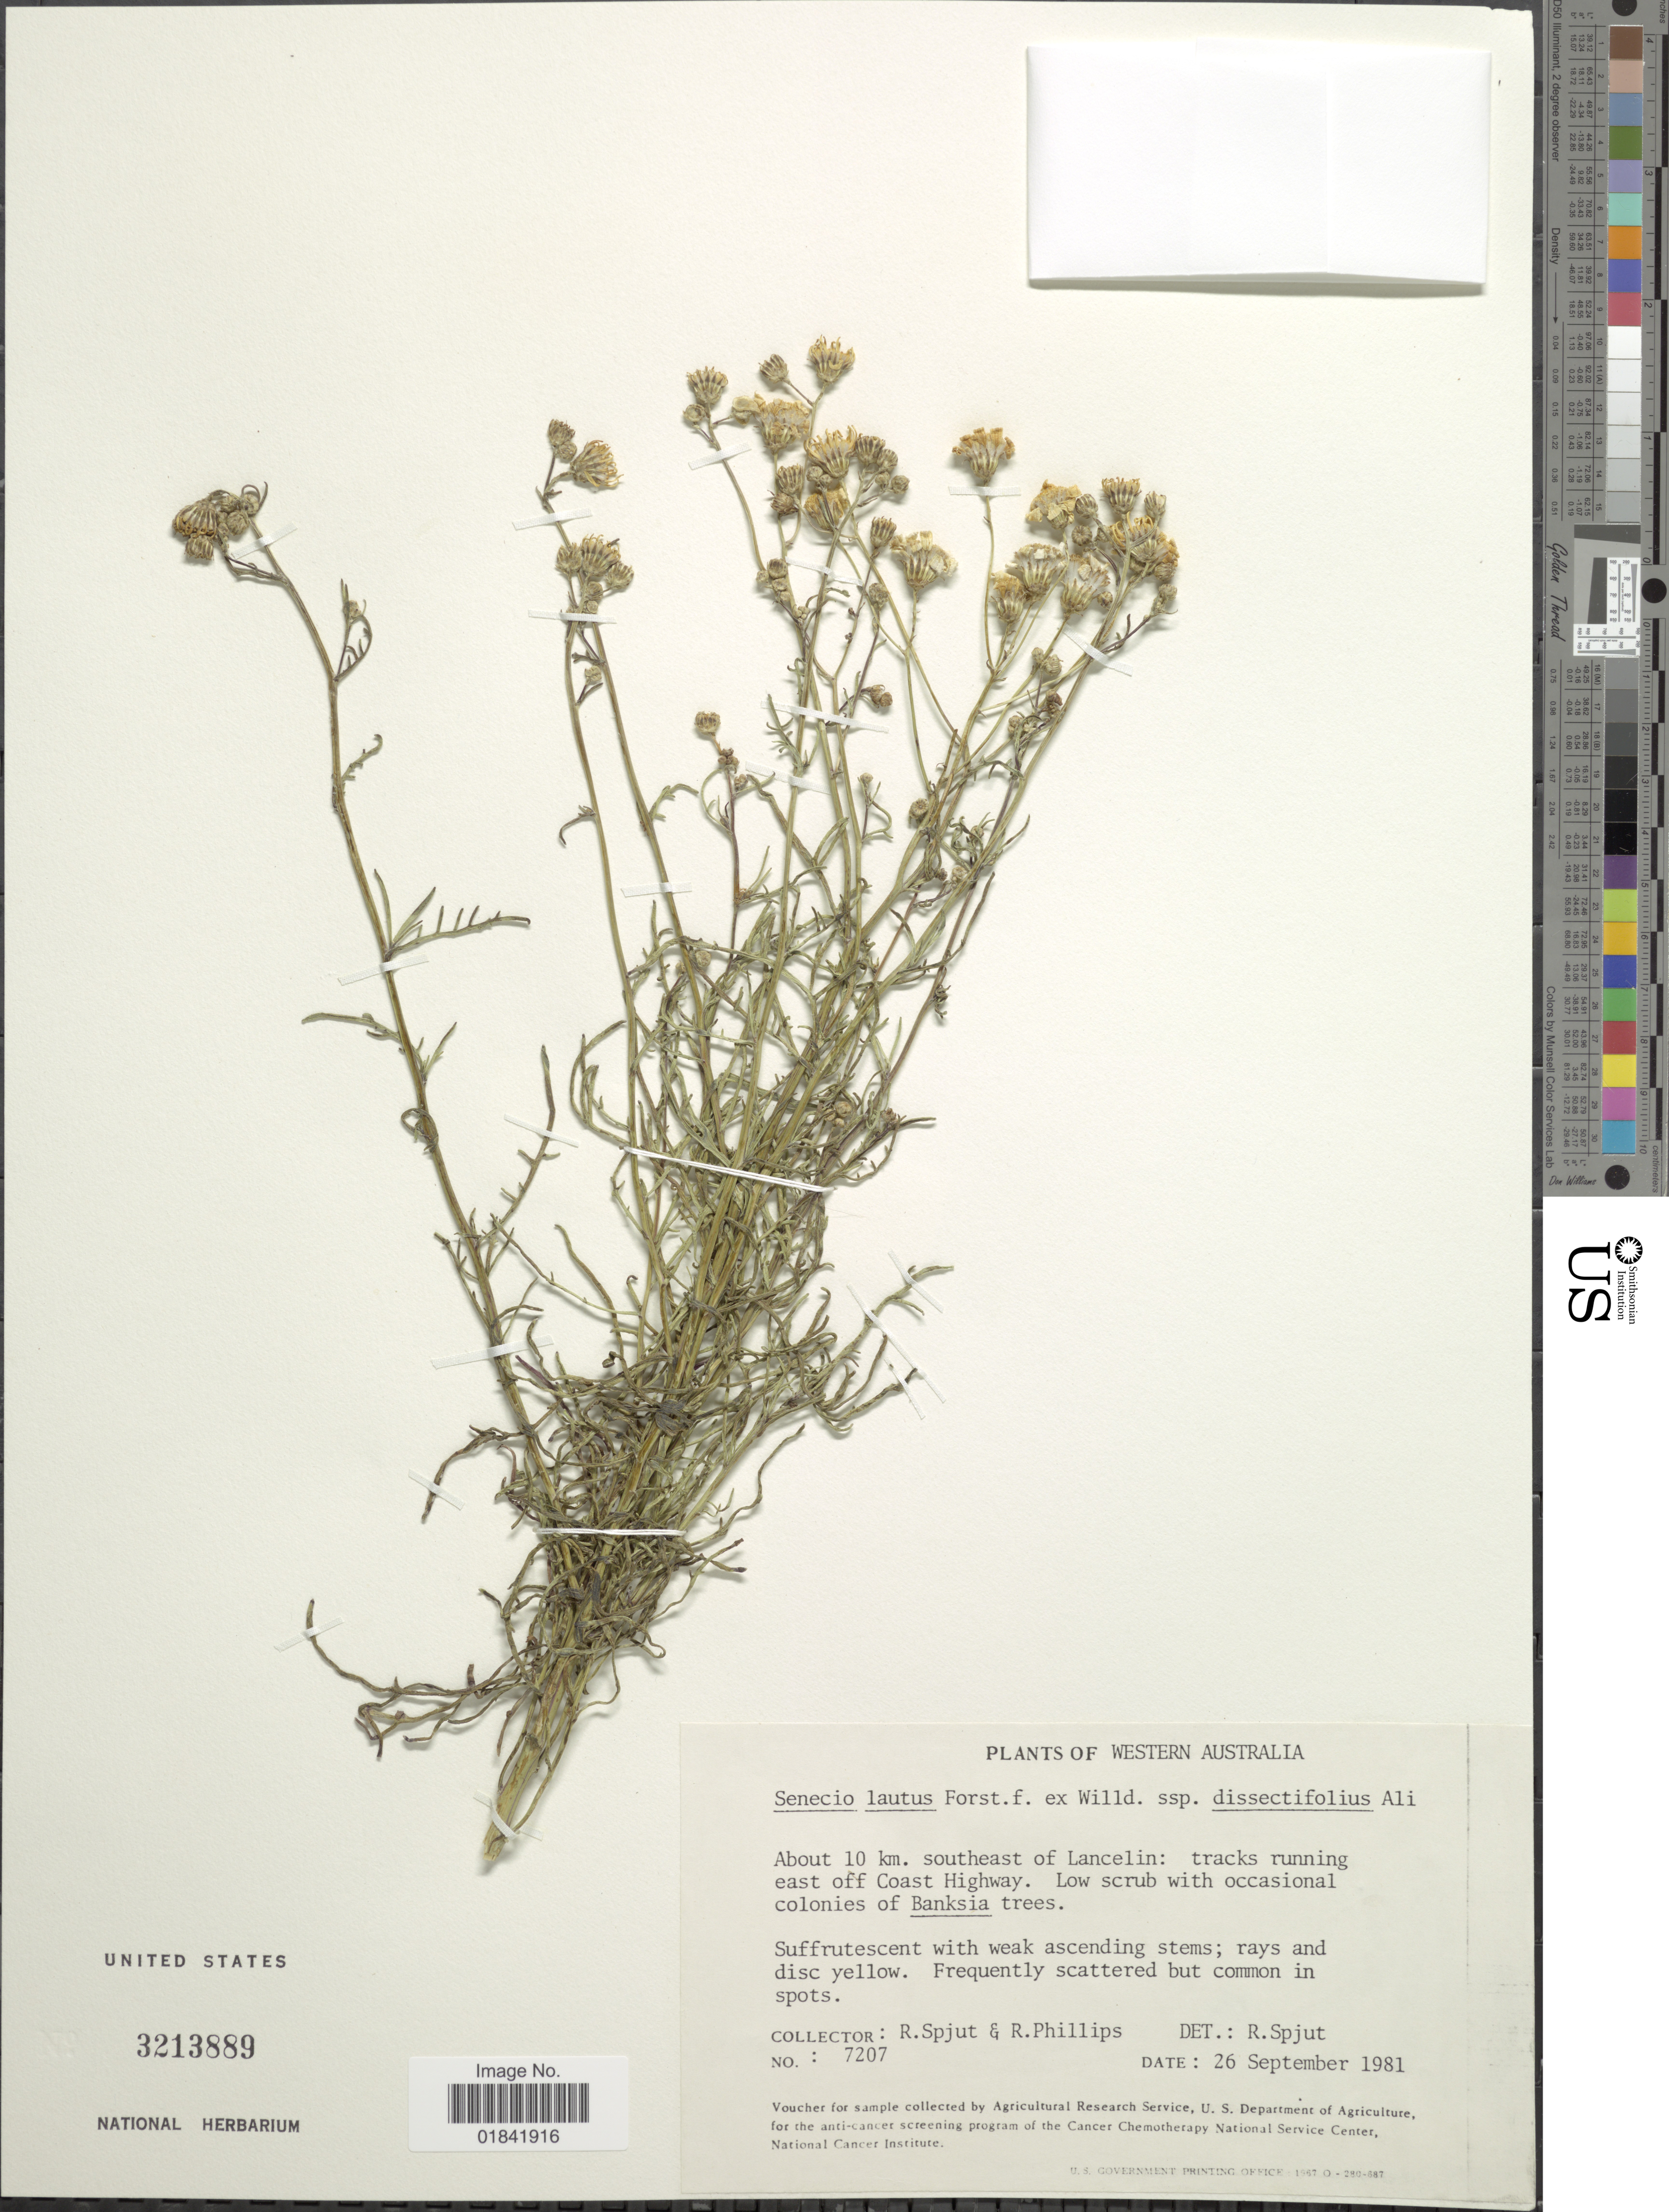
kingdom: Plantae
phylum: Tracheophyta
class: Magnoliopsida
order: Asterales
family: Asteraceae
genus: Senecio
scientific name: Senecio lautus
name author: Sol. ex G. Forst.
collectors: R. Spjut & R. Phillips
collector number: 7207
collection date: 1981-09-26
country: Australia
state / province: Western Australia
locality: About 10 km., southeast of Lancelin: tracks running east of Coast Highway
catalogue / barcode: US 3213889